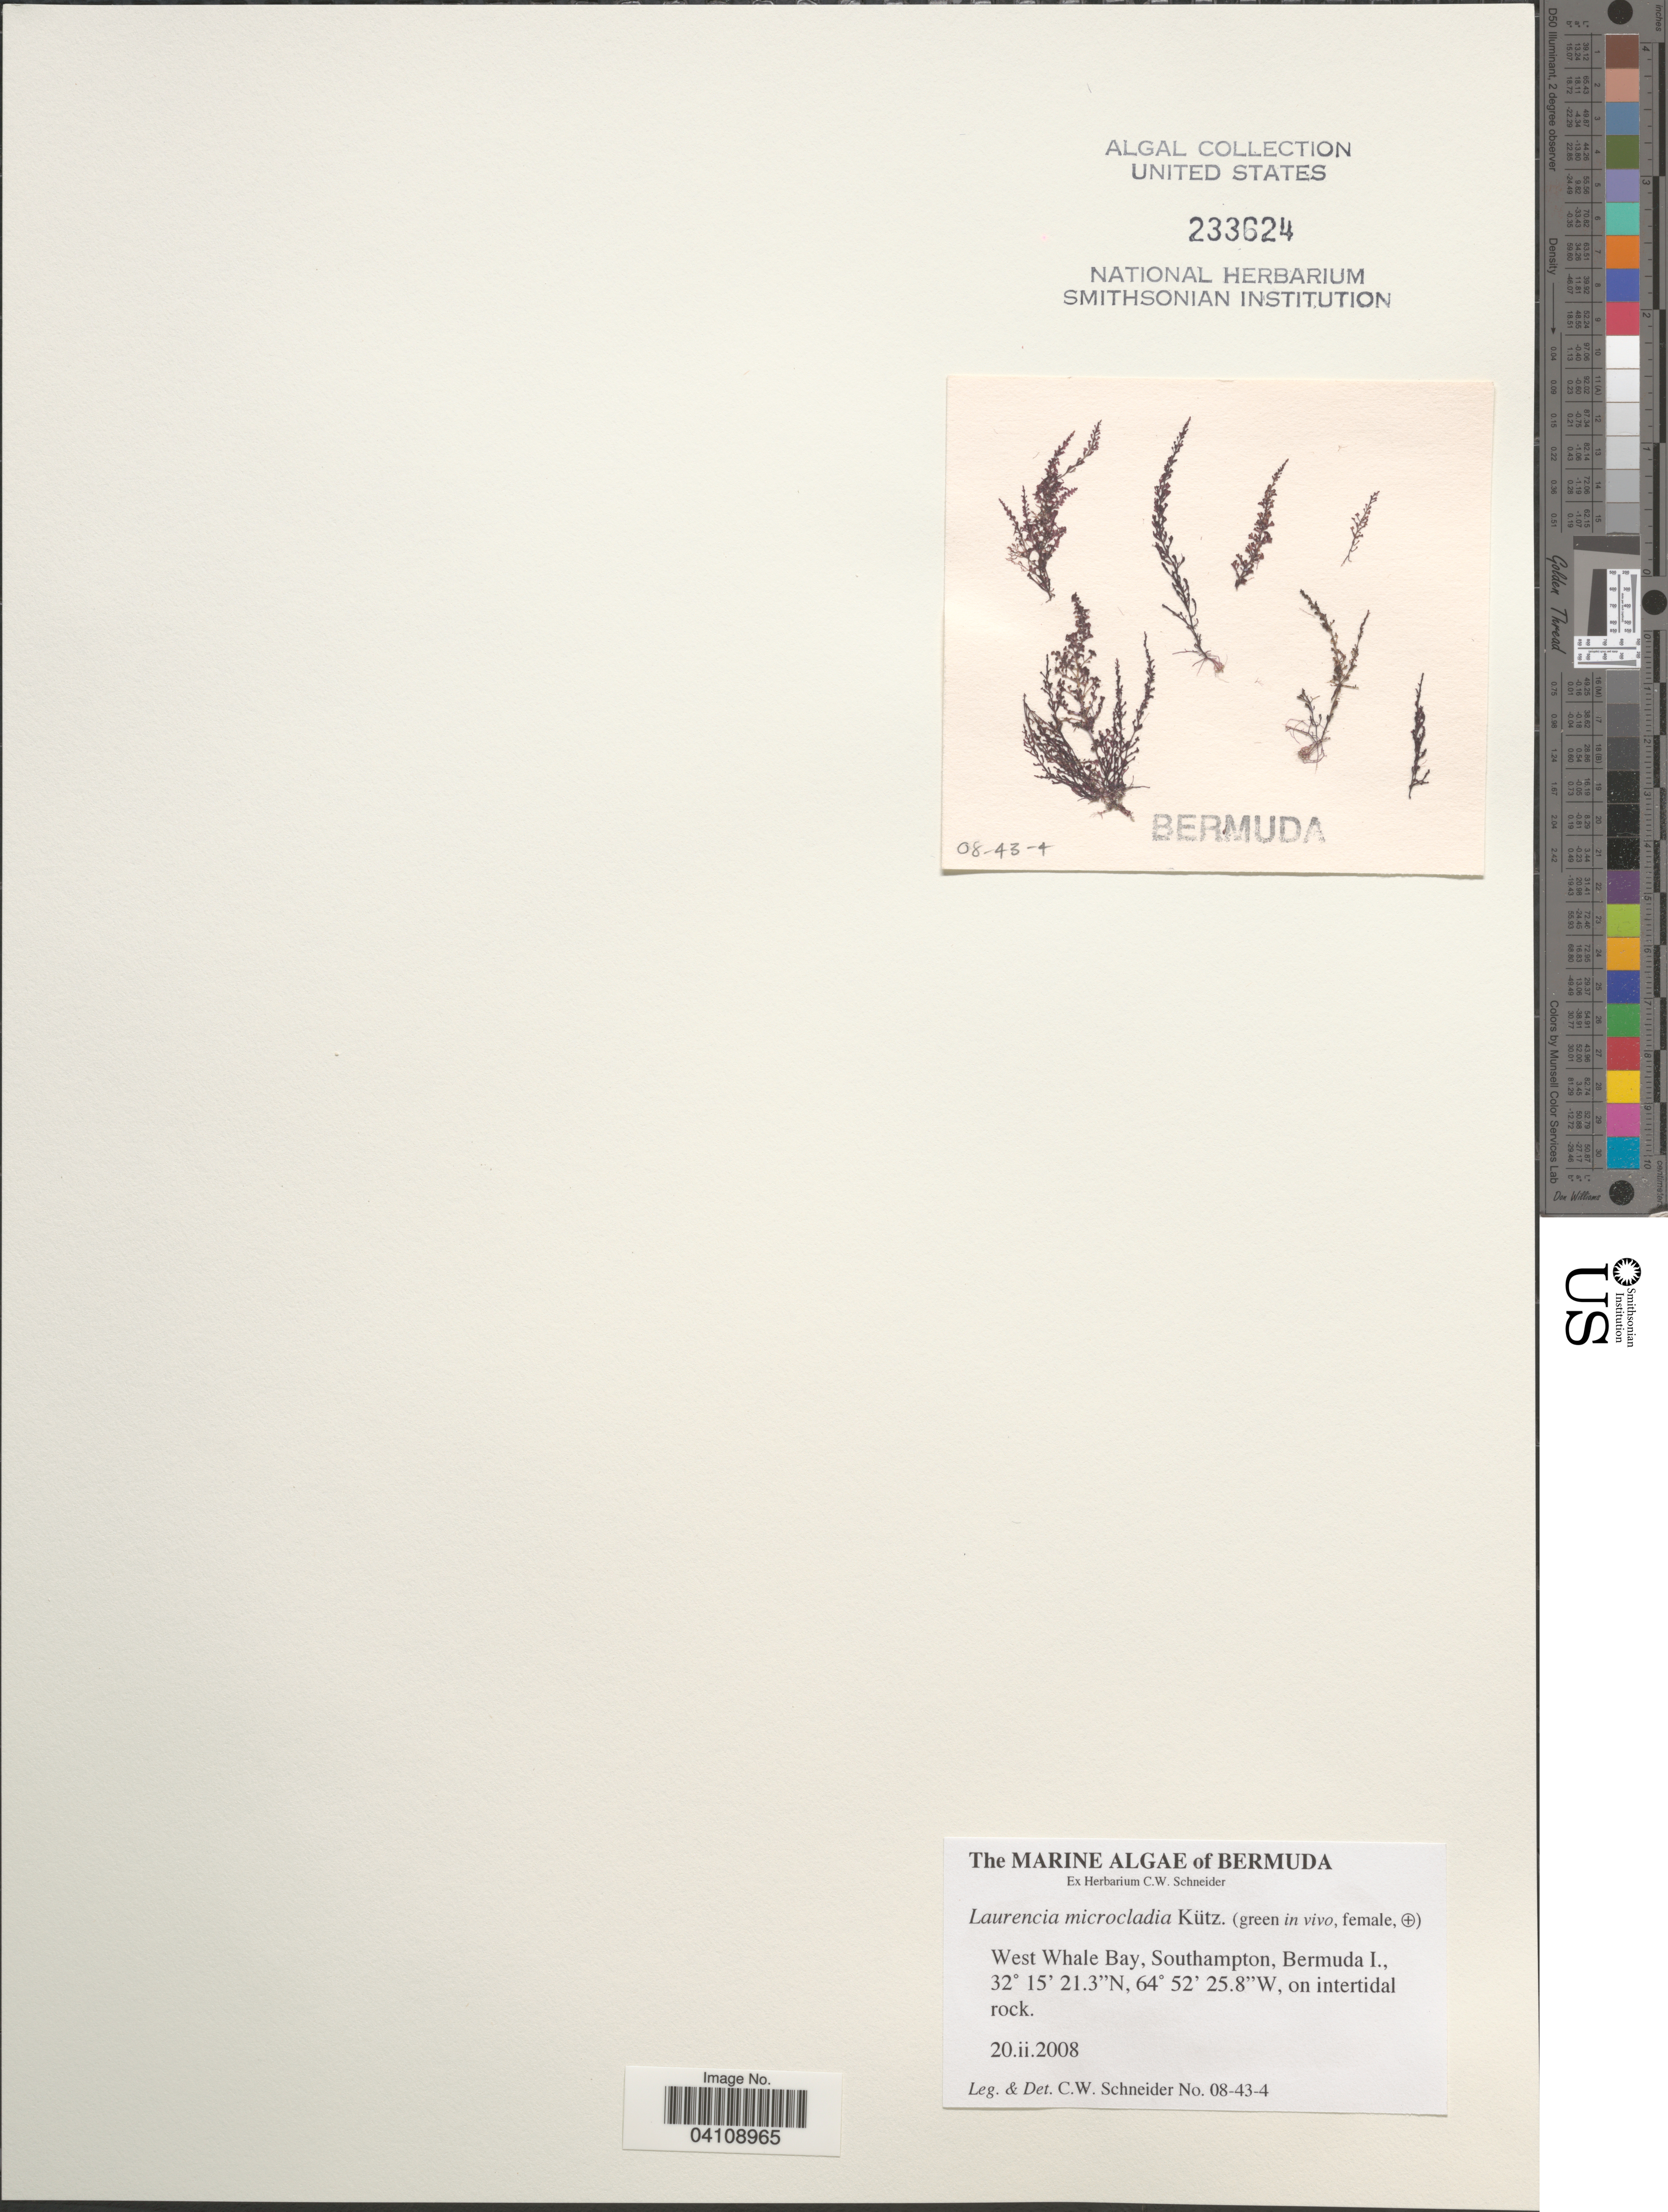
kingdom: Plantae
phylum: Rhodophyta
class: Florideophyceae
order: Ceramiales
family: Rhodomelaceae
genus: Laurencia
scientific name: Laurencia microcladia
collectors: C. W.Schneider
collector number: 08-43-4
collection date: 2008-02-20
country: Bermuda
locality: West Whale Bay, Southampton, Bermuda I.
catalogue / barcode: US 233624